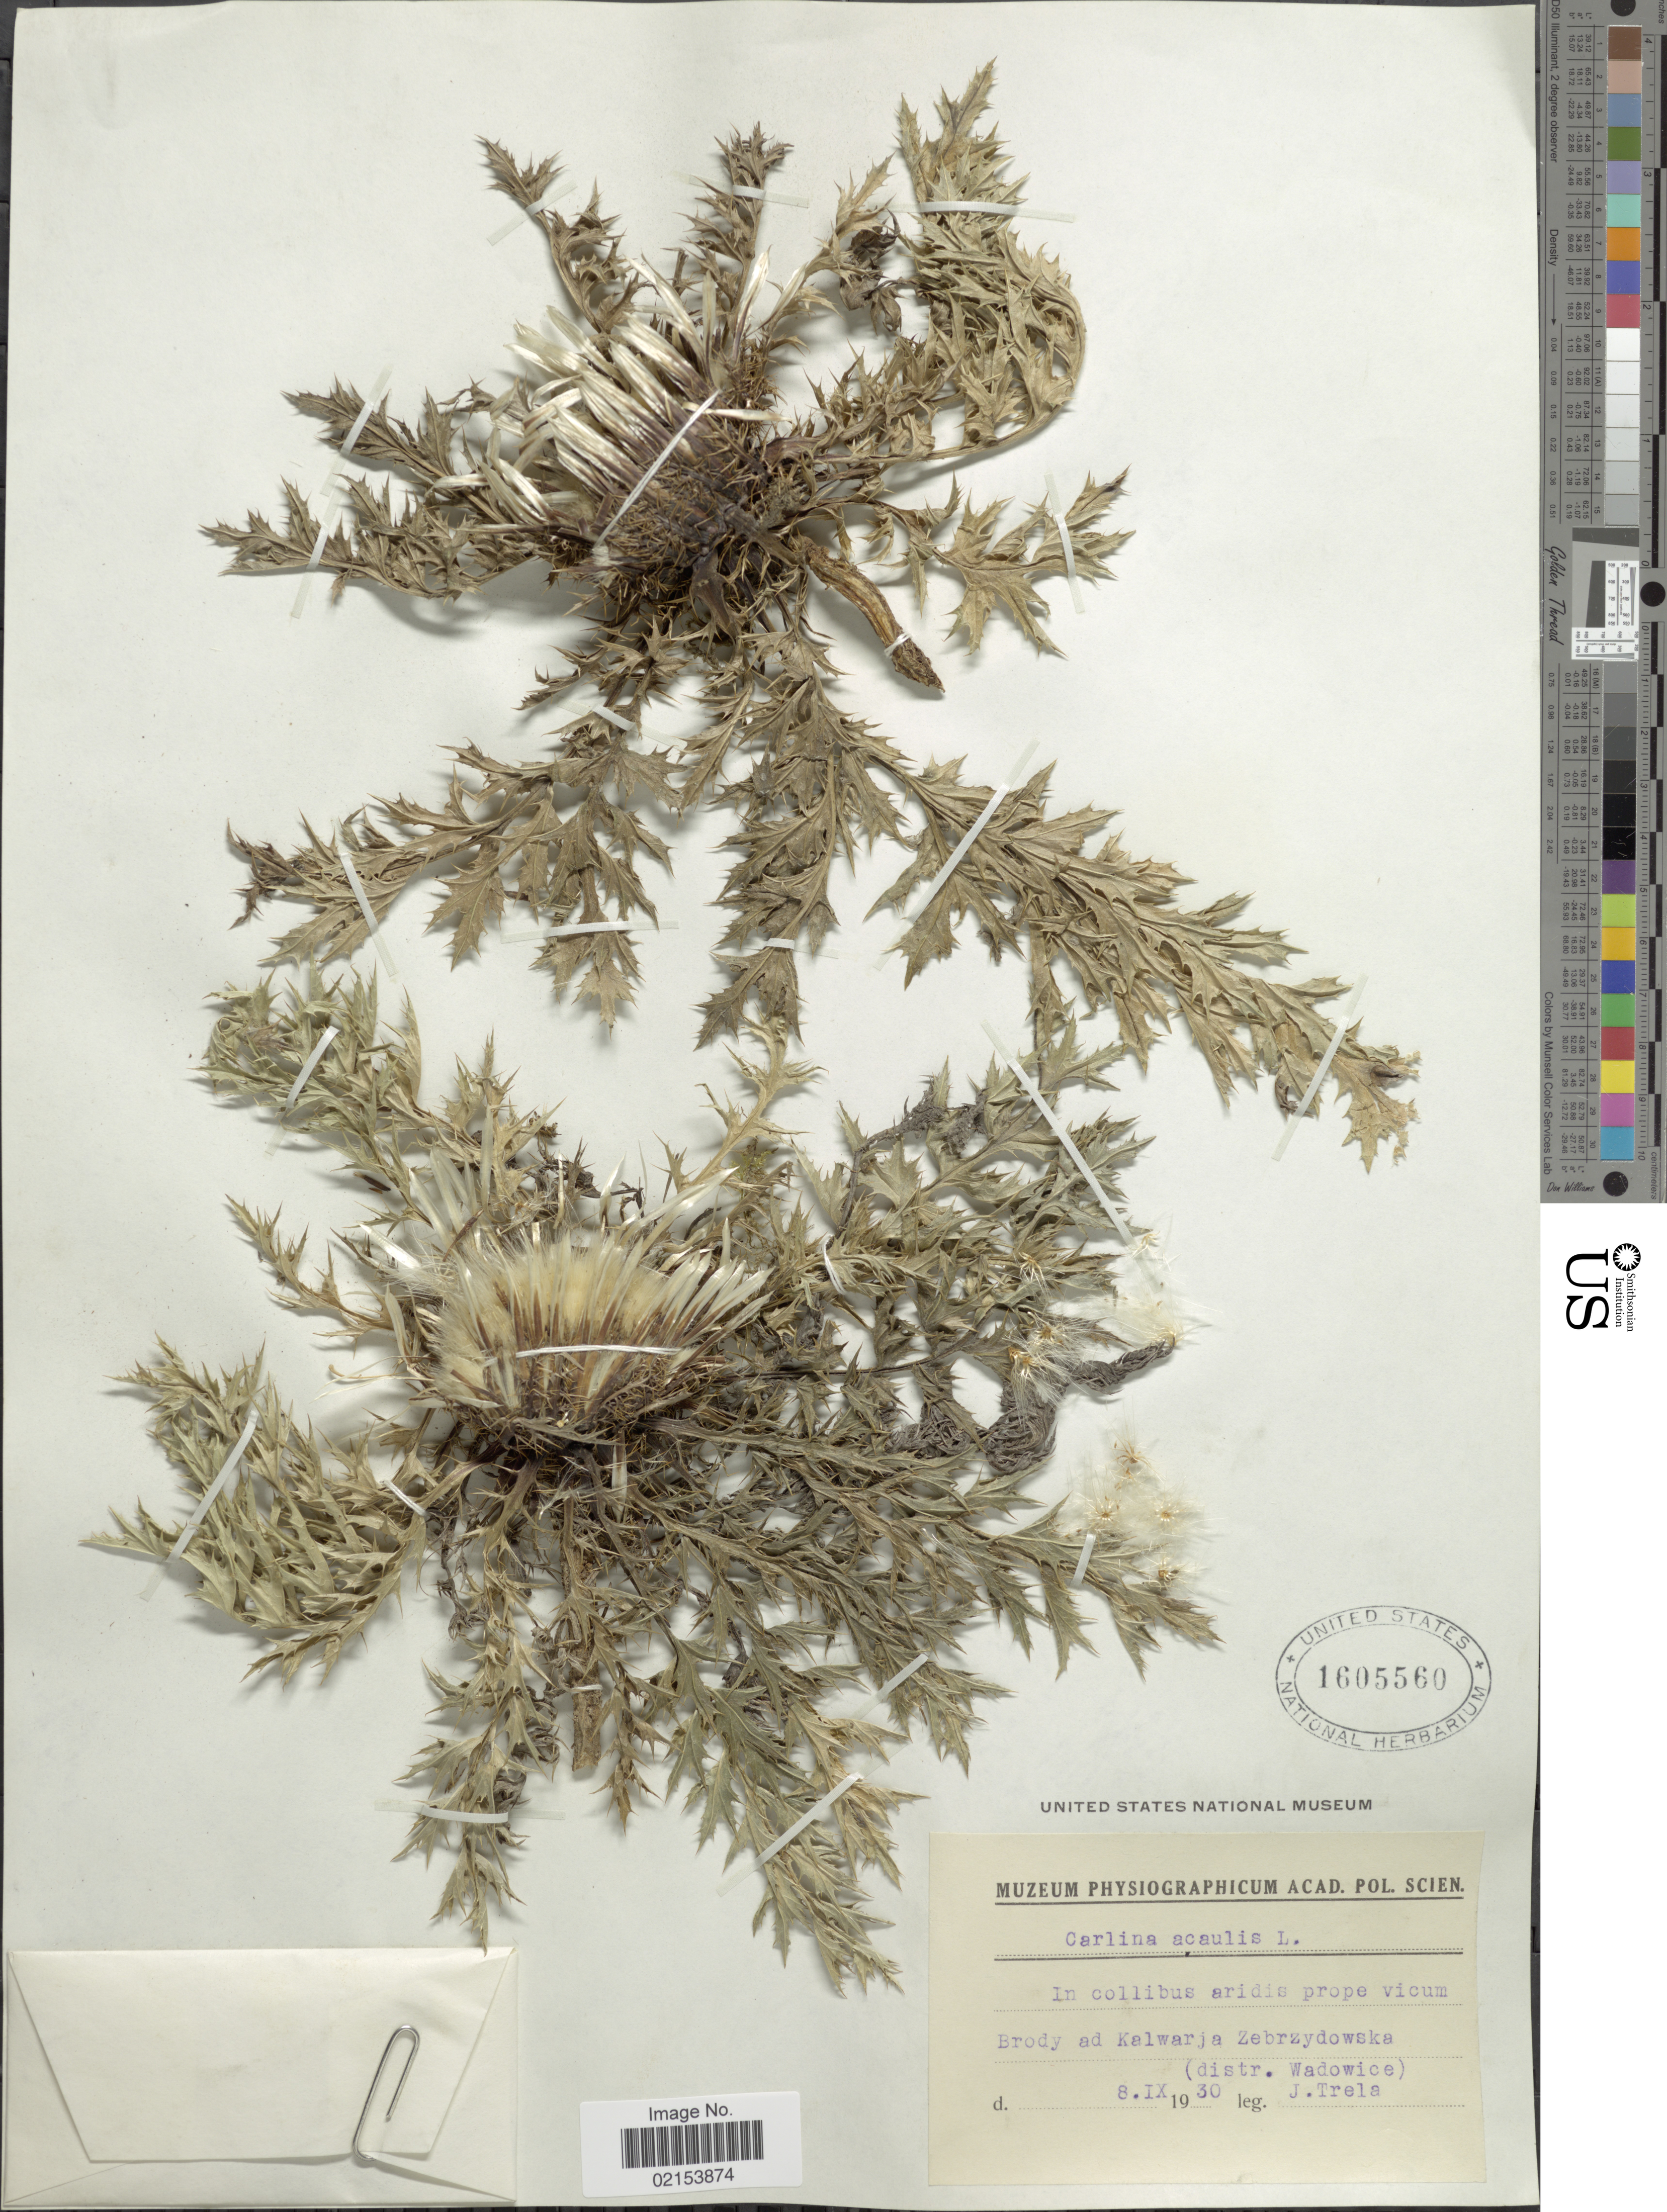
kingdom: Plantae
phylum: Tracheophyta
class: Magnoliopsida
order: Asterales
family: Asteraceae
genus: Carlina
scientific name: Carlina acaulis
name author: L.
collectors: J. Trela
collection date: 1930-09-08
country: Poland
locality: Brody ad Kalwarja Zebrzydowska (distr. Wadowice)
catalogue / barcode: US 1605560